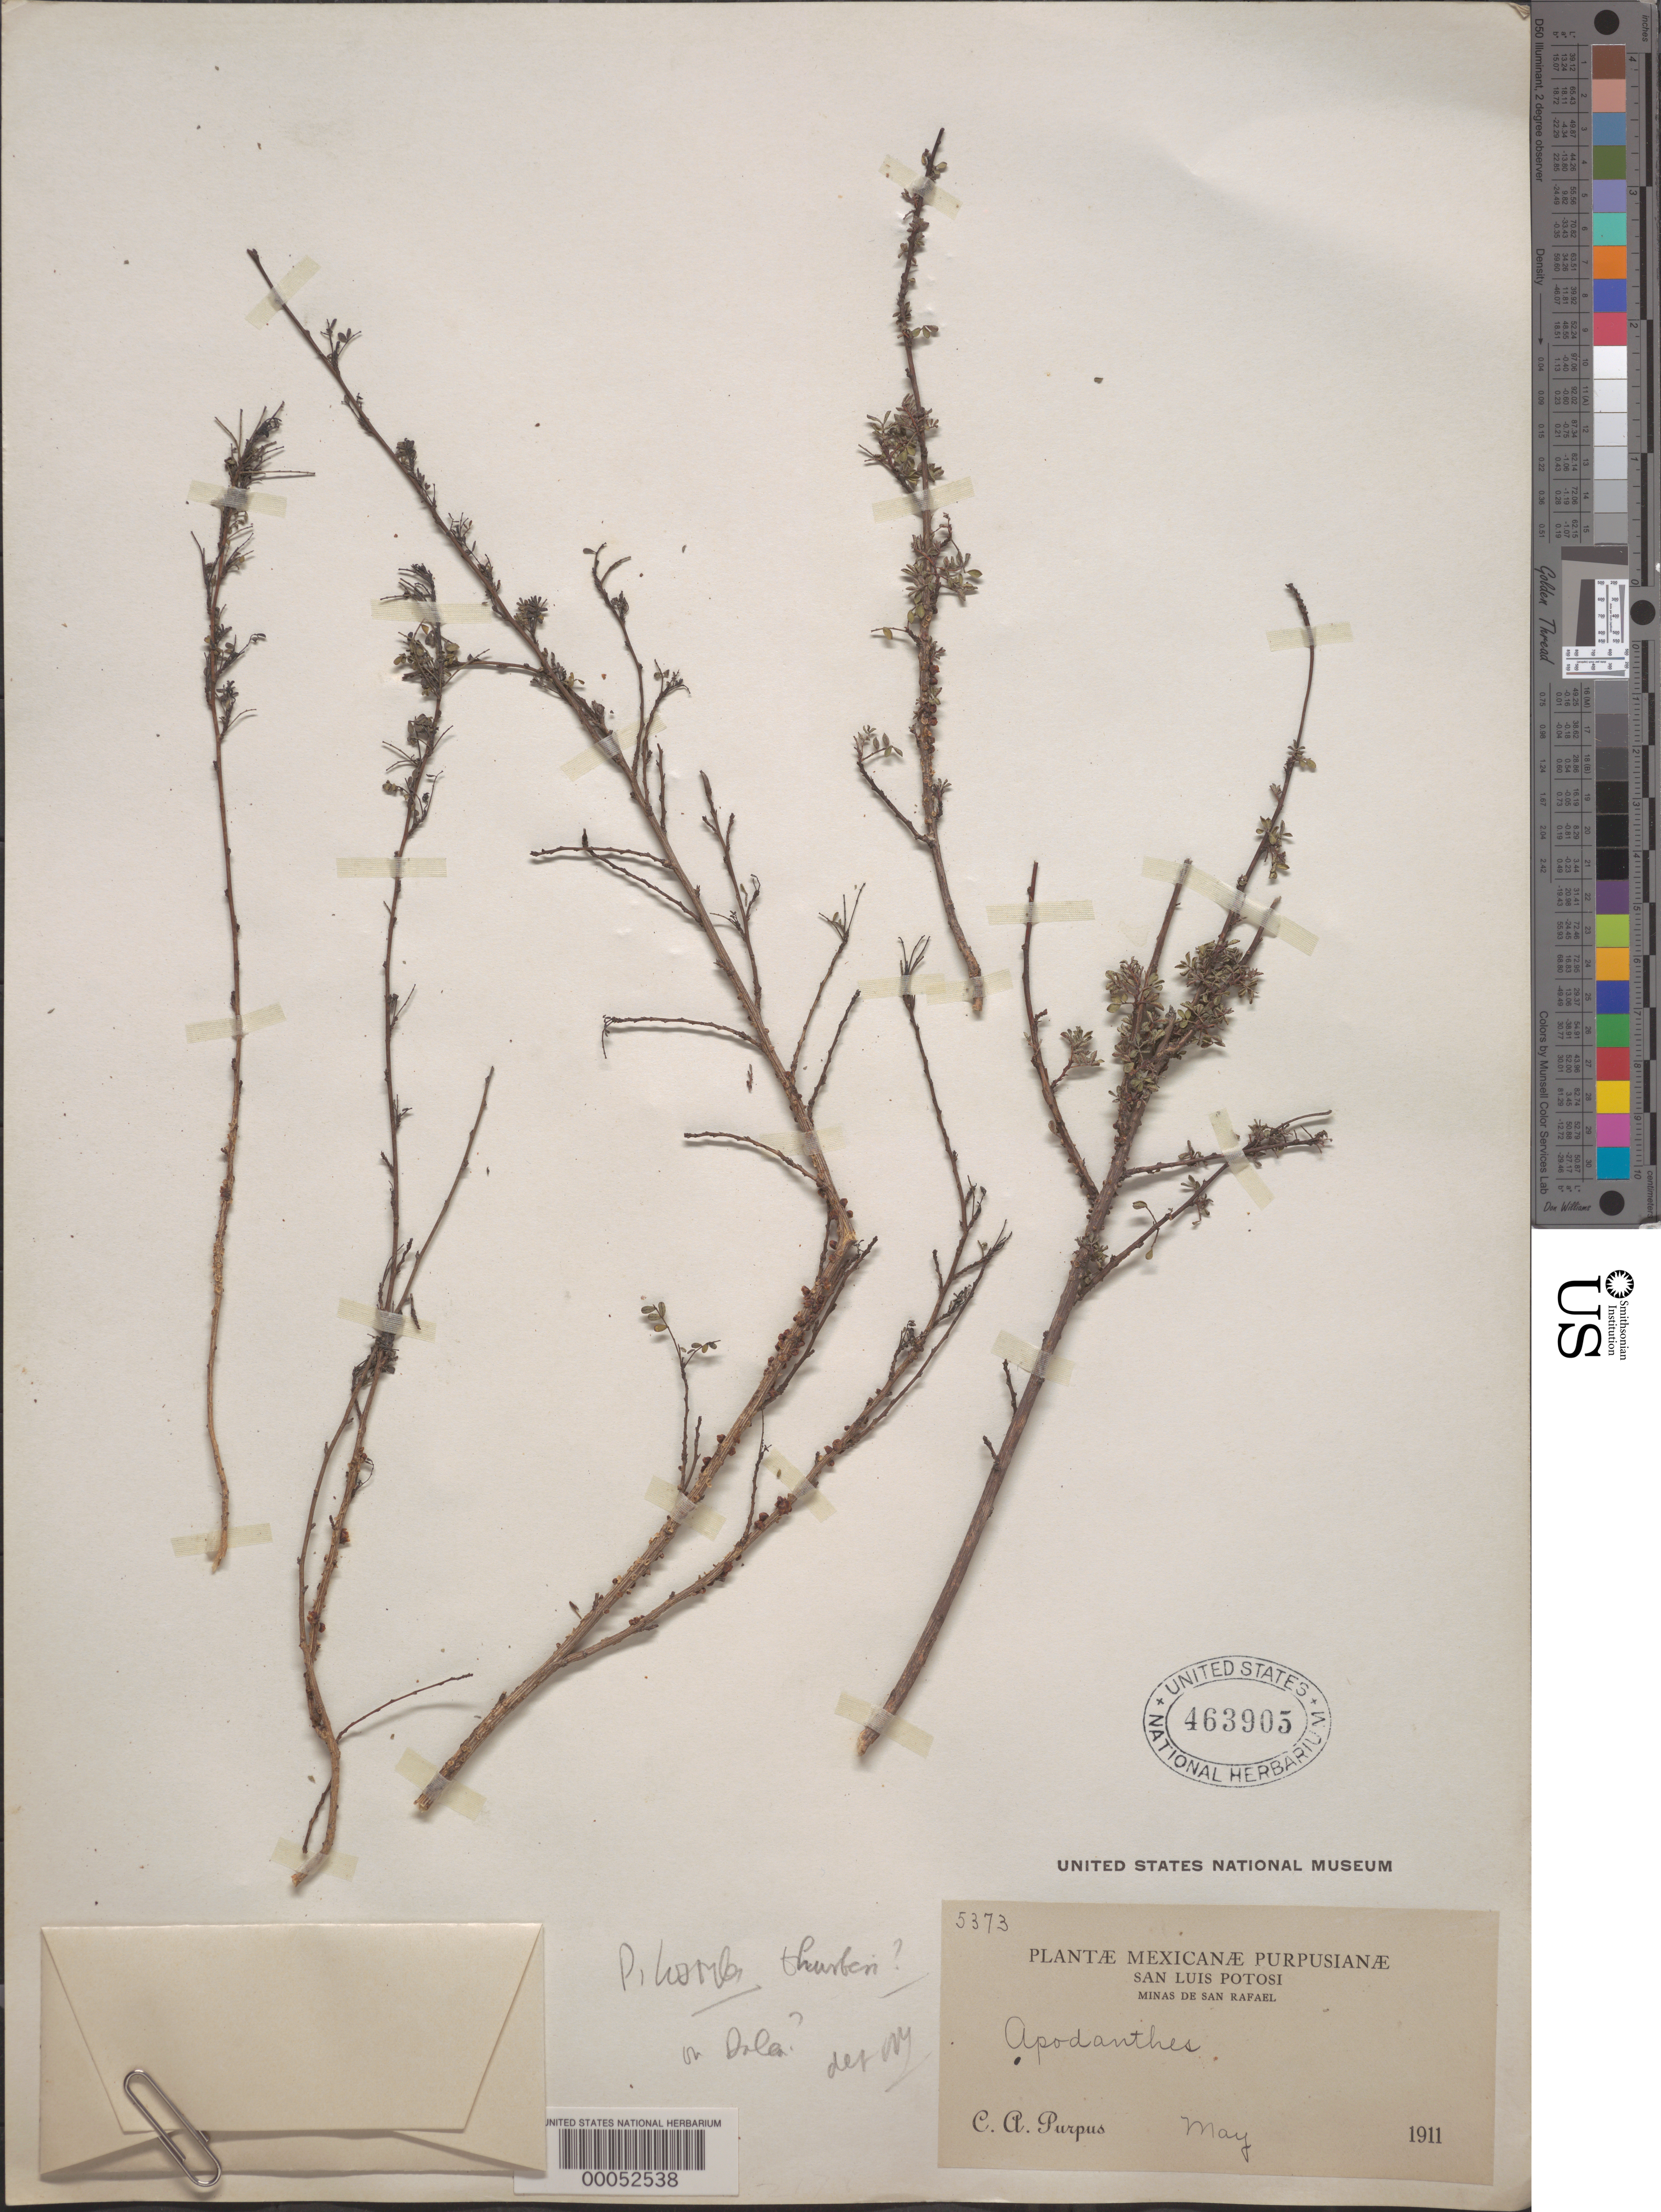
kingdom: Plantae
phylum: Tracheophyta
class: Magnoliopsida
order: Cucurbitales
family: Apodanthaceae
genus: Pilostyles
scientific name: Pilostyles thurberi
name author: A. Gray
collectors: C. A. Purpus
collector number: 5373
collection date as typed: May 1911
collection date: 1911-05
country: Mexico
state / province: San Luis Potosí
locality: Minas de San Rafael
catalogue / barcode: US 463905